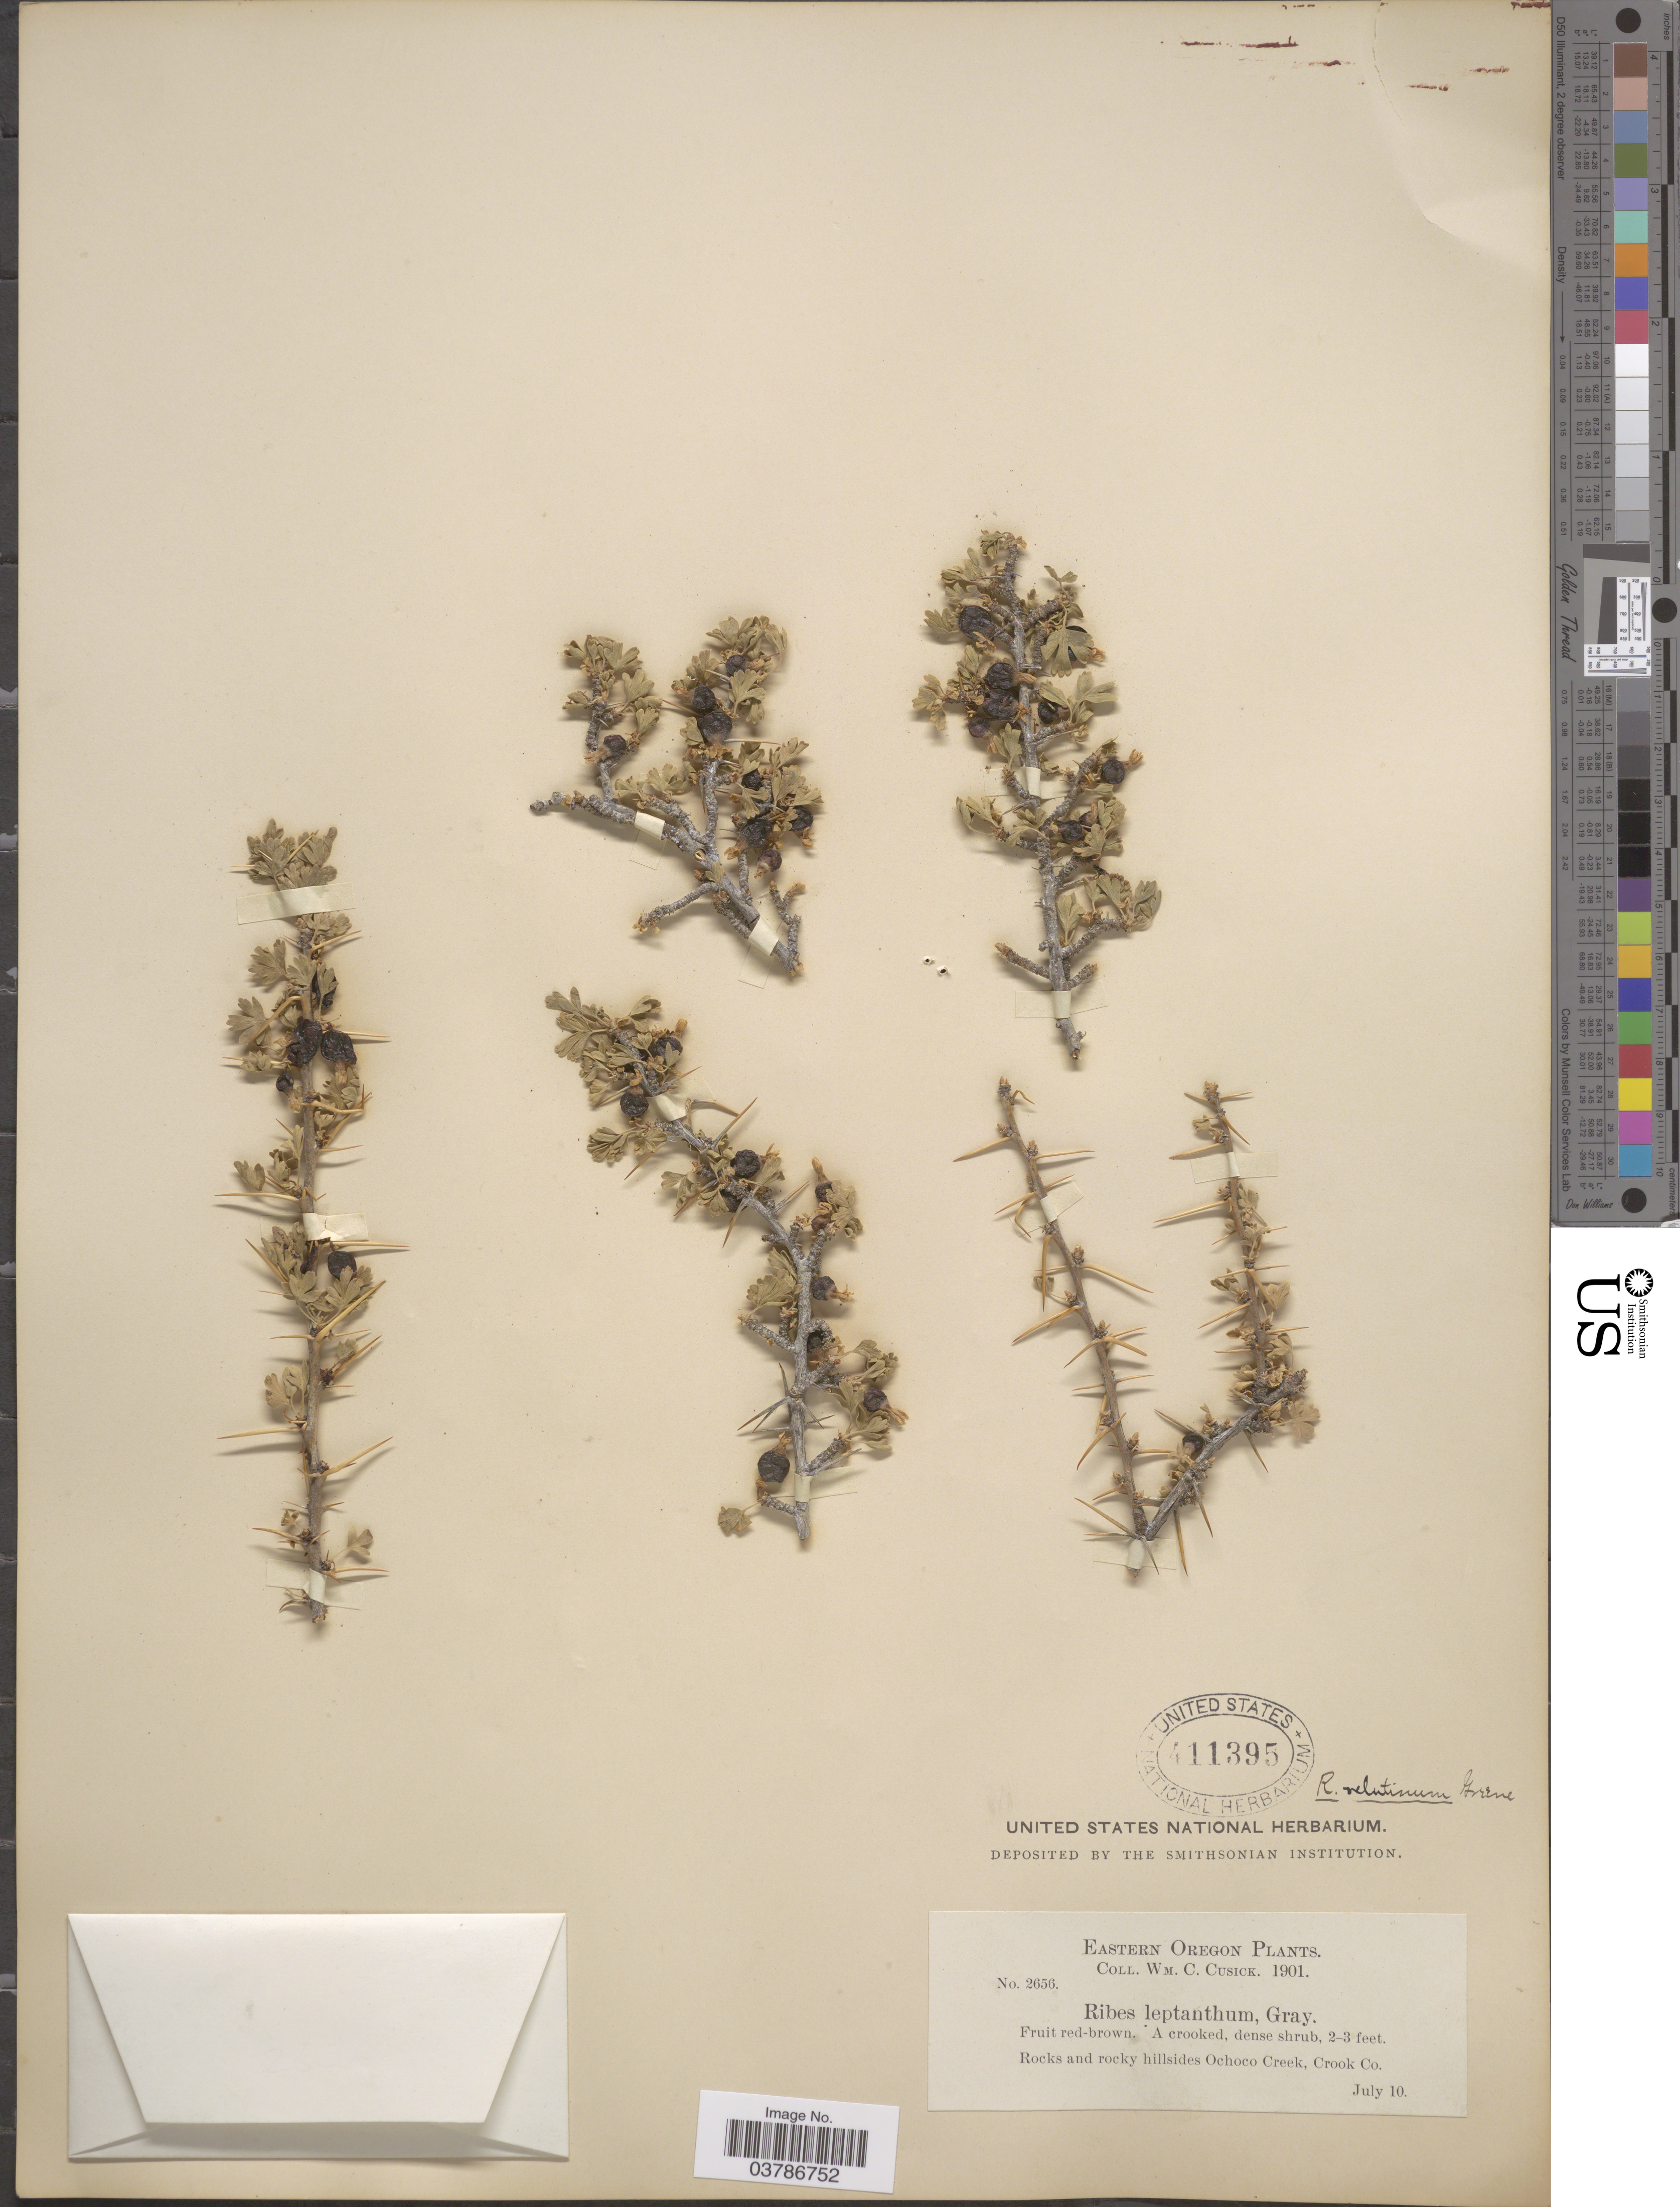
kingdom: Plantae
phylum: Tracheophyta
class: Magnoliopsida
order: Saxifragales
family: Grossulariaceae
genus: Ribes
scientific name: Ribes velutinum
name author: Greene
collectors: W. C. Cusick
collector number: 2656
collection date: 1901-07-10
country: United States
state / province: Oregon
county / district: Crook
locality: Eastern Oregon. Rocks and rocky hillsides Ochoco Creek, Crook Co.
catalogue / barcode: US 411395